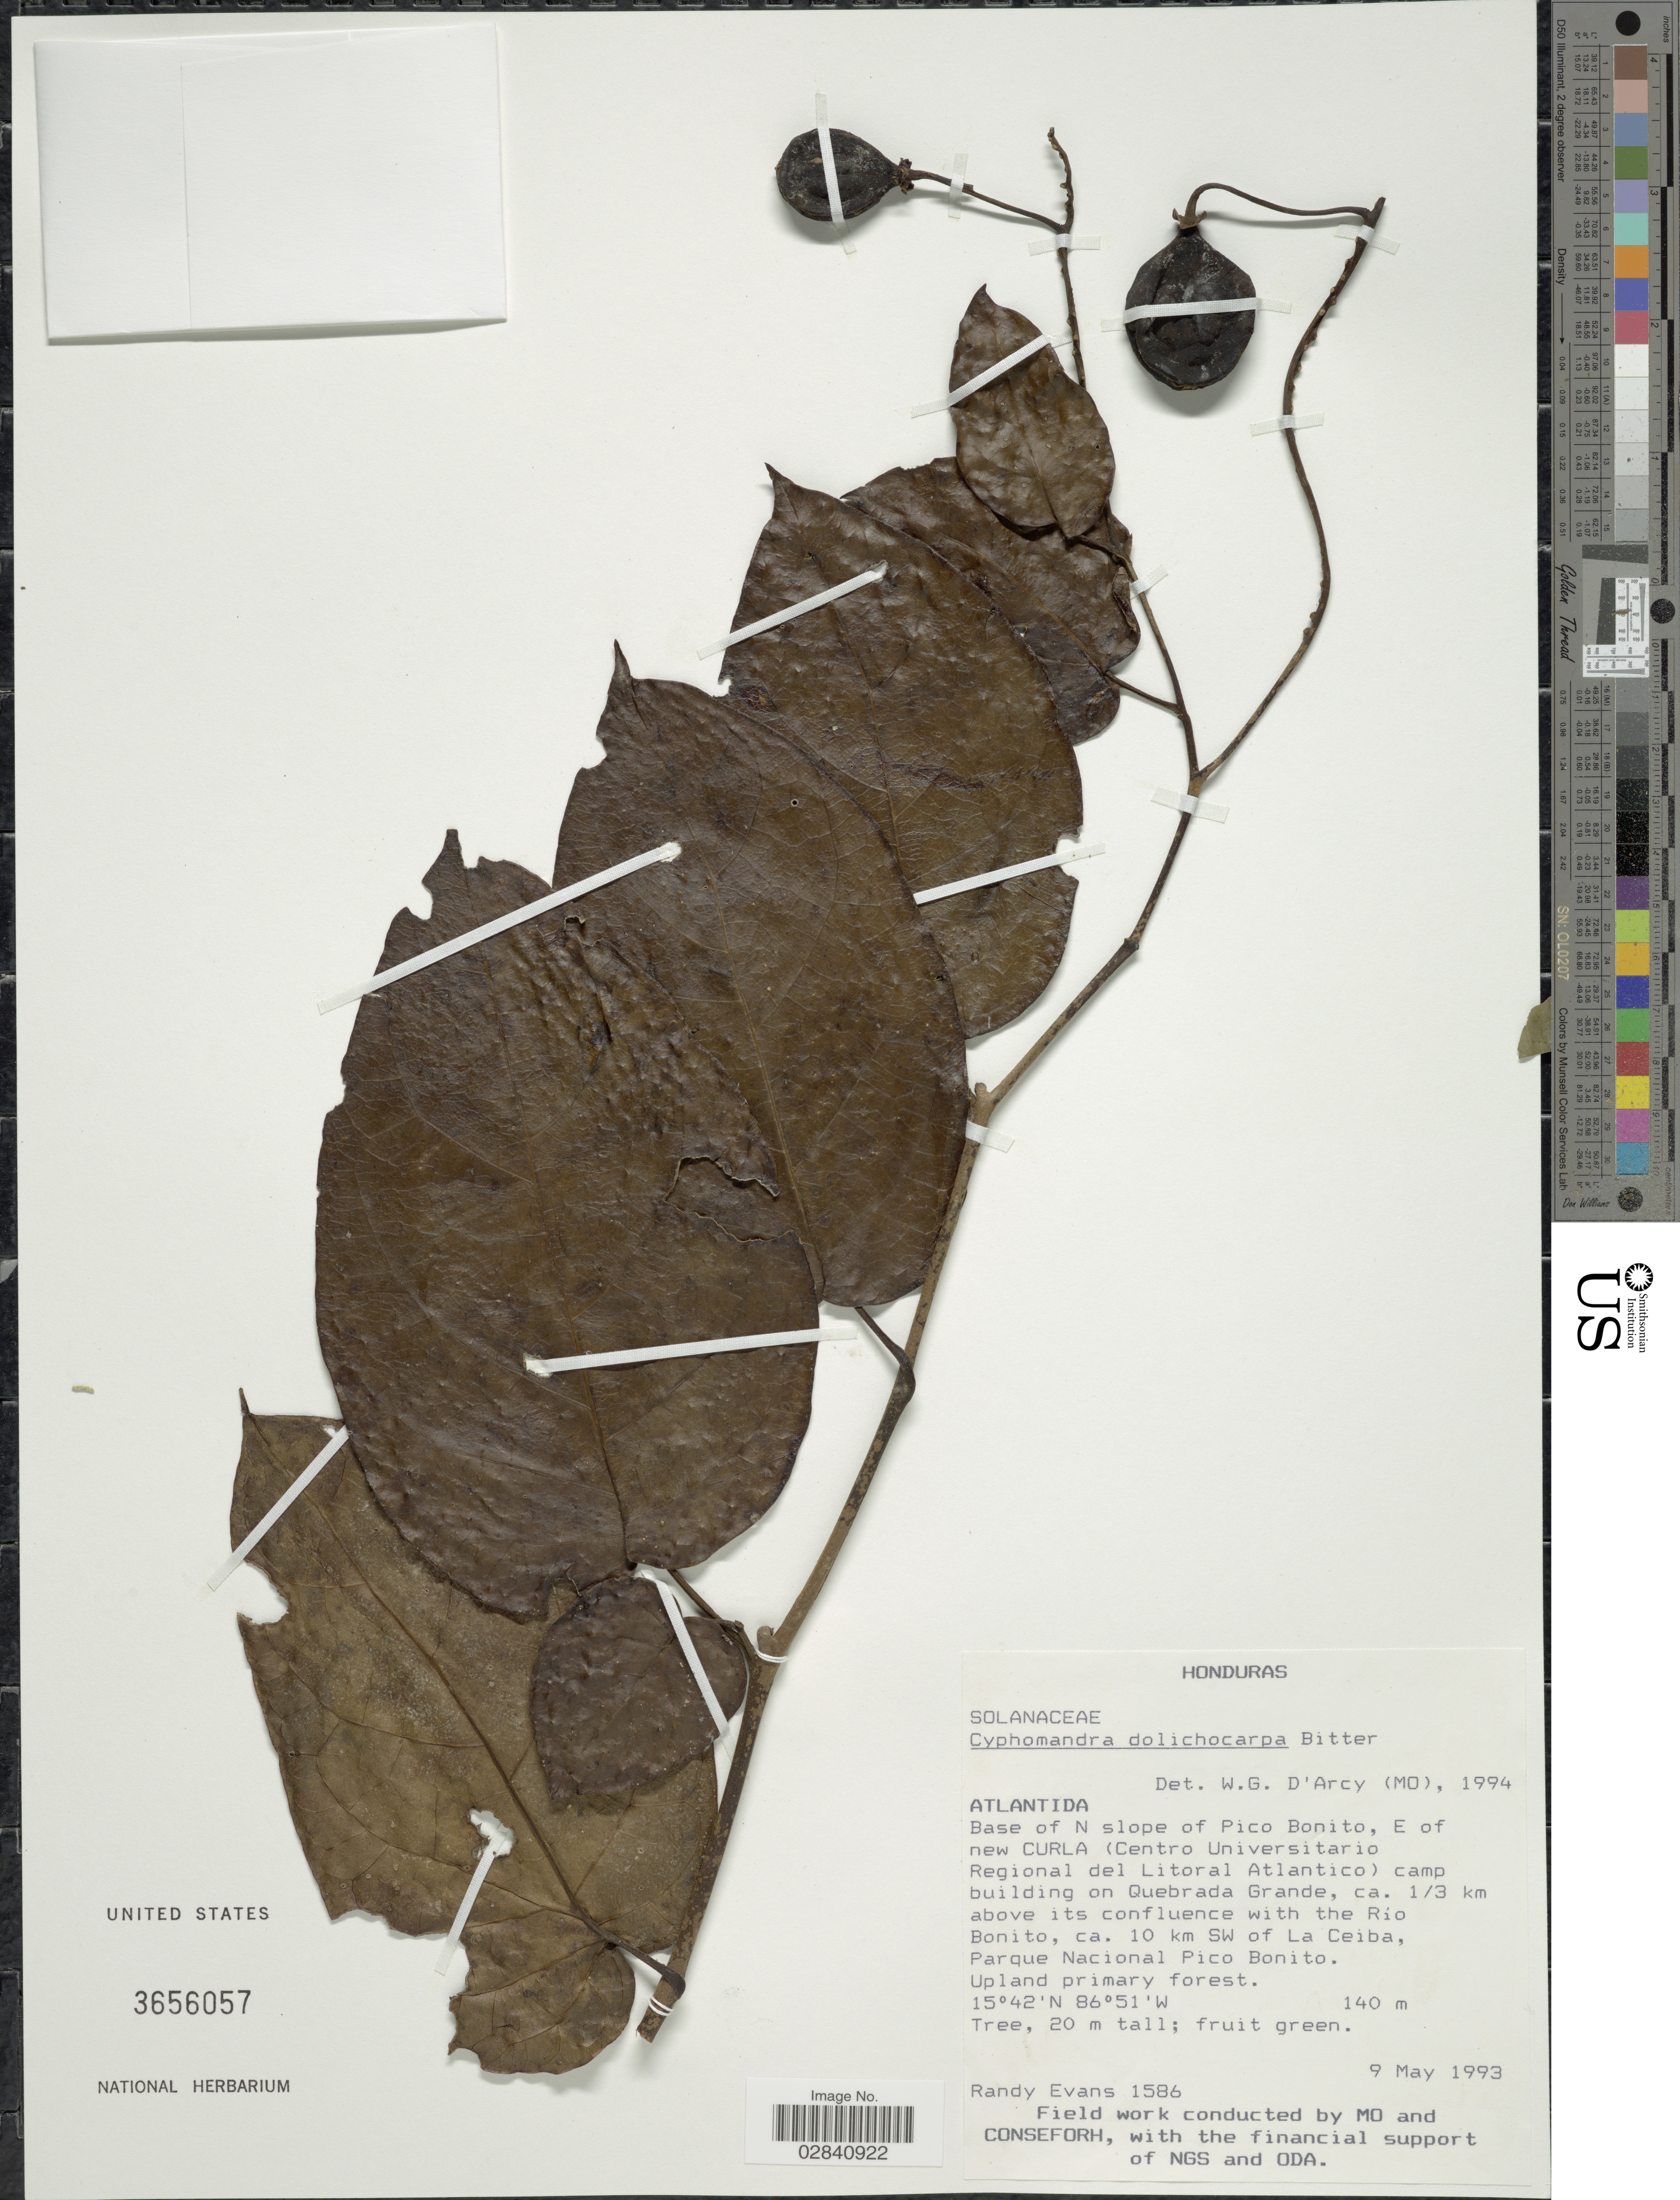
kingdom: Plantae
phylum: Tracheophyta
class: Magnoliopsida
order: Solanales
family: Solanaceae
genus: Cyphomandra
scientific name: Cyphomandra dolichocarpa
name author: Bitter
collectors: R. Evans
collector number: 1586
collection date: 1993-05-09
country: Honduras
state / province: Atlántida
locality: Base of N slope of Pico Bonito, E of new CURLA (Centro Universitario Regional del Litoral Atlantico) camp building on Quebrada Grande, ca. 1/3 km above its confluence with the Río Bonito, ca. 10 km SW of La Ceiba, Parque Nacional Pico Bonito.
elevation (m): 140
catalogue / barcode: US 3656057